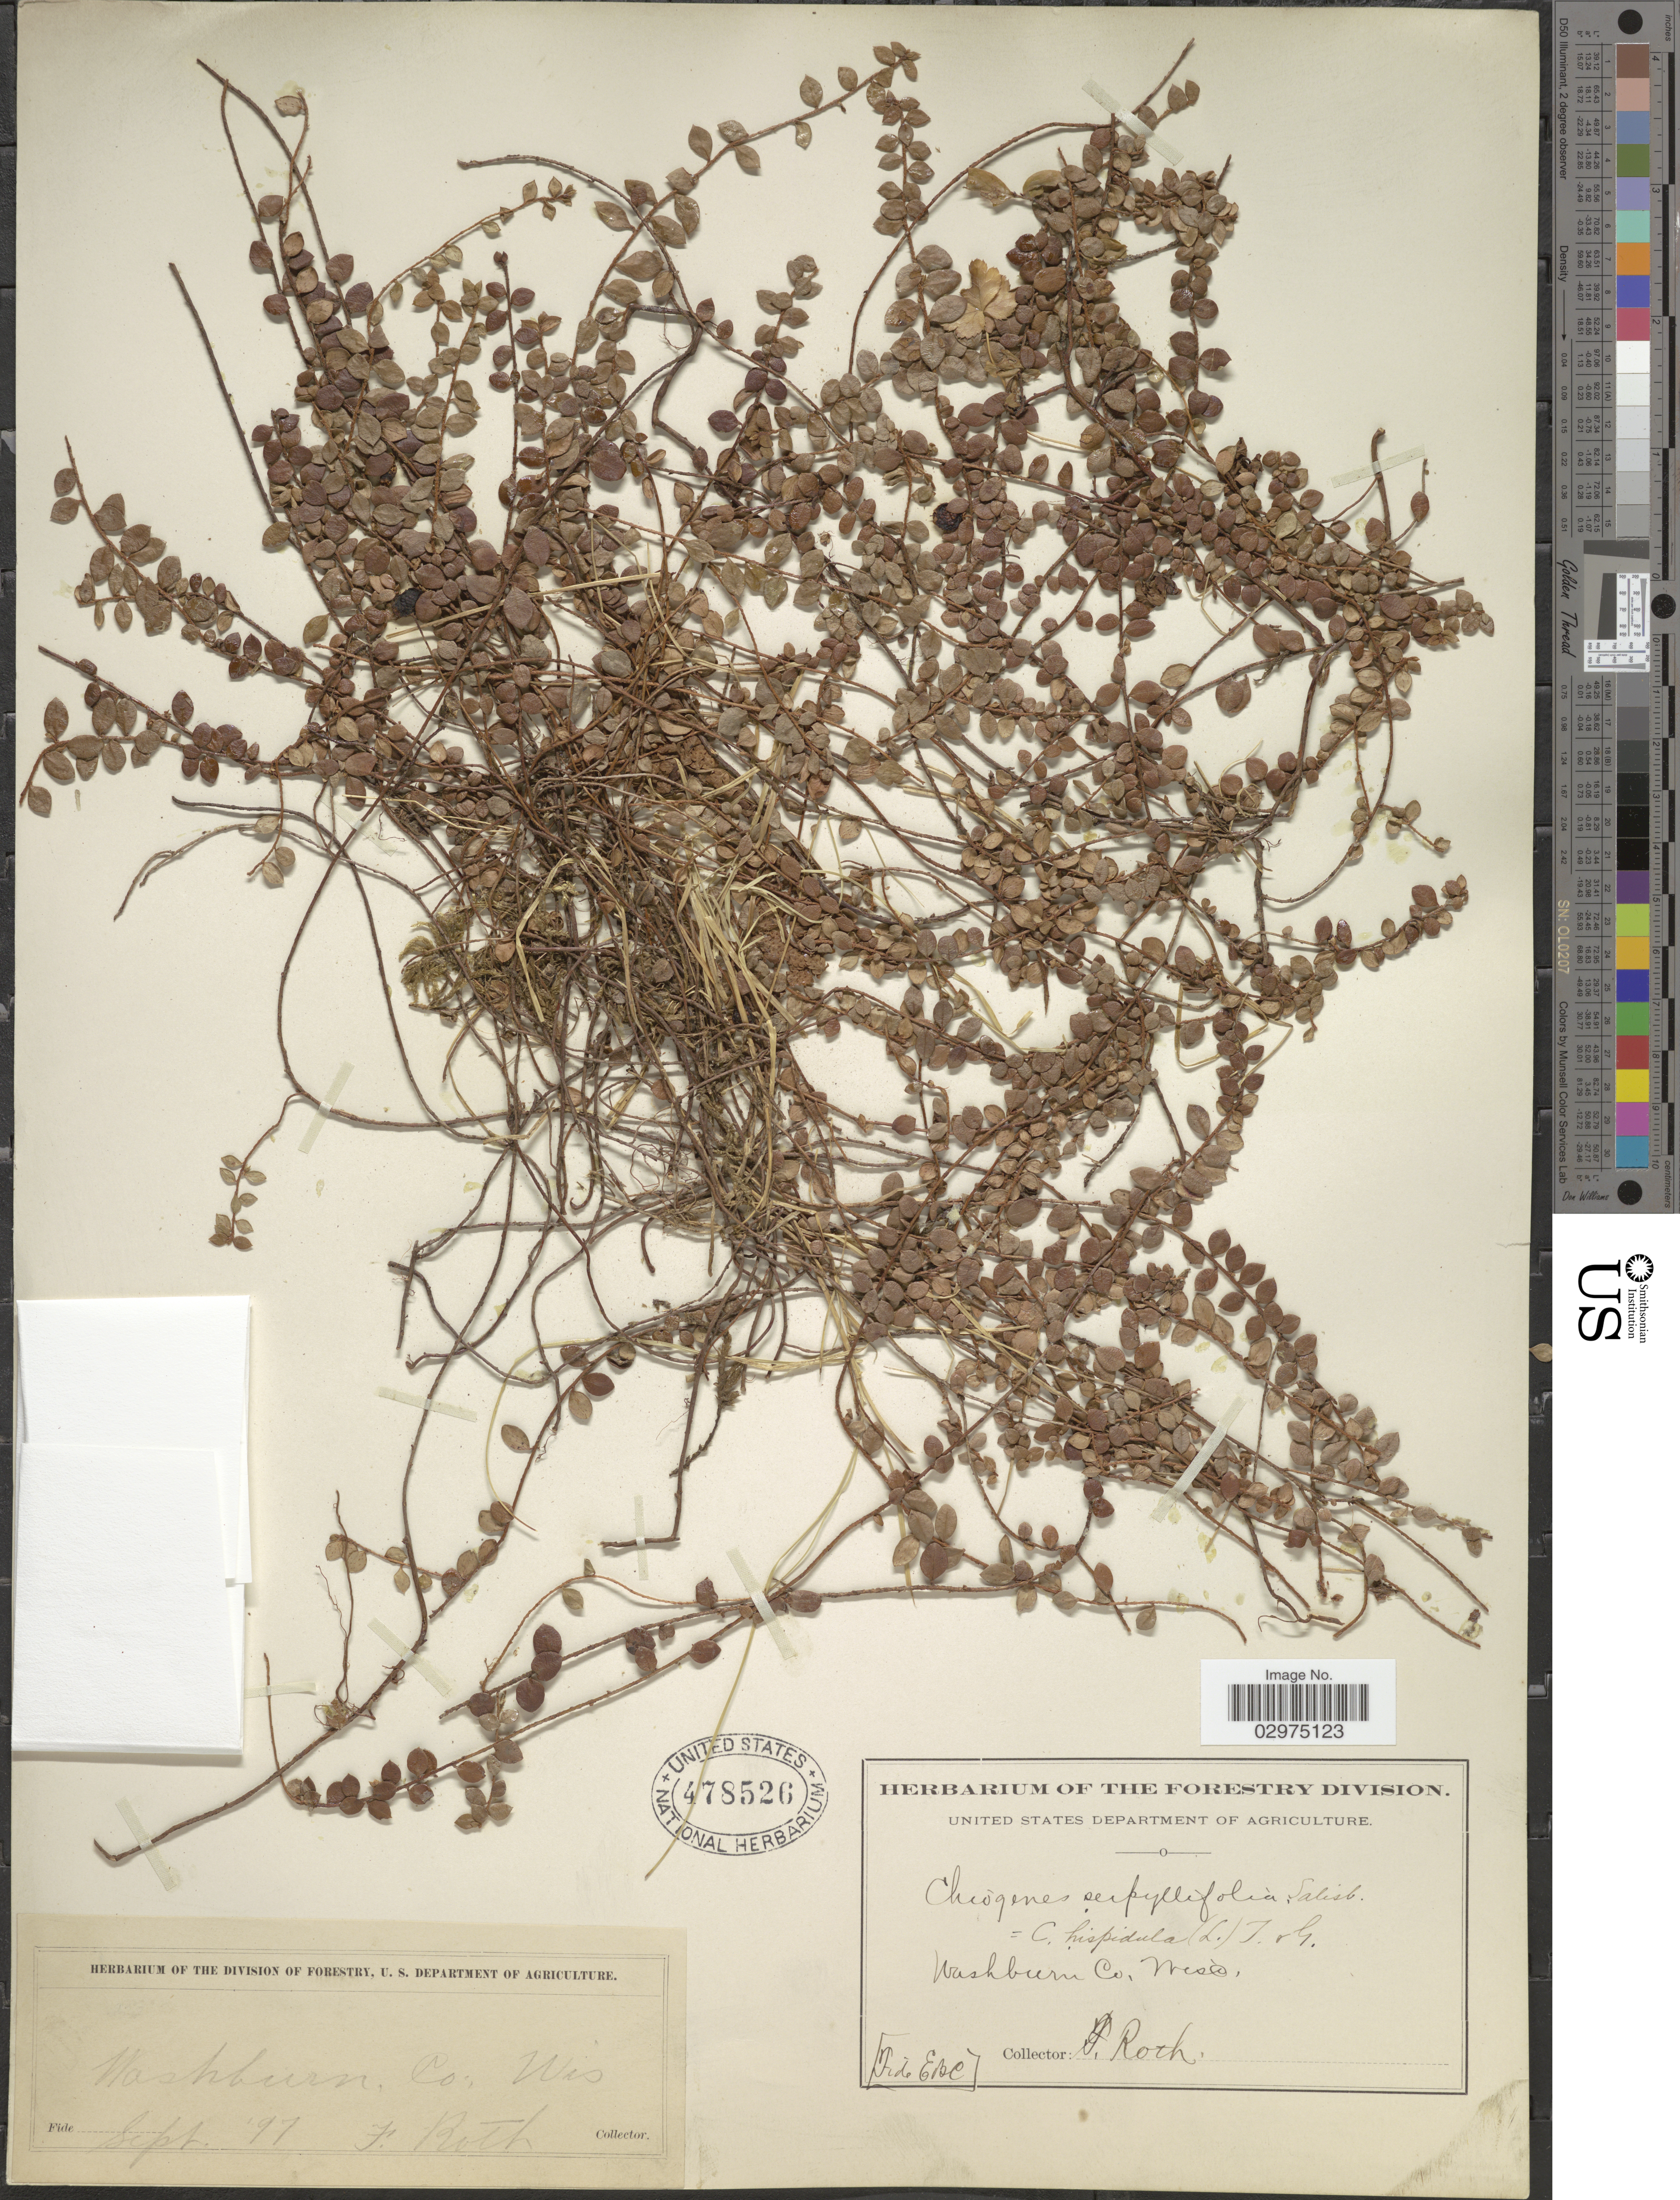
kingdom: Plantae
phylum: Tracheophyta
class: Magnoliopsida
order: Ericales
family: Ericaceae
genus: Gaultheria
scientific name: Gaultheria hispidula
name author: (L.) Muhl. ex Bigelow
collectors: F. Roth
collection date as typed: Transcribed d/m/y: /9/97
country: United States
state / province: Wisconsin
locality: Washburn Co.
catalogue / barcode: US 478526